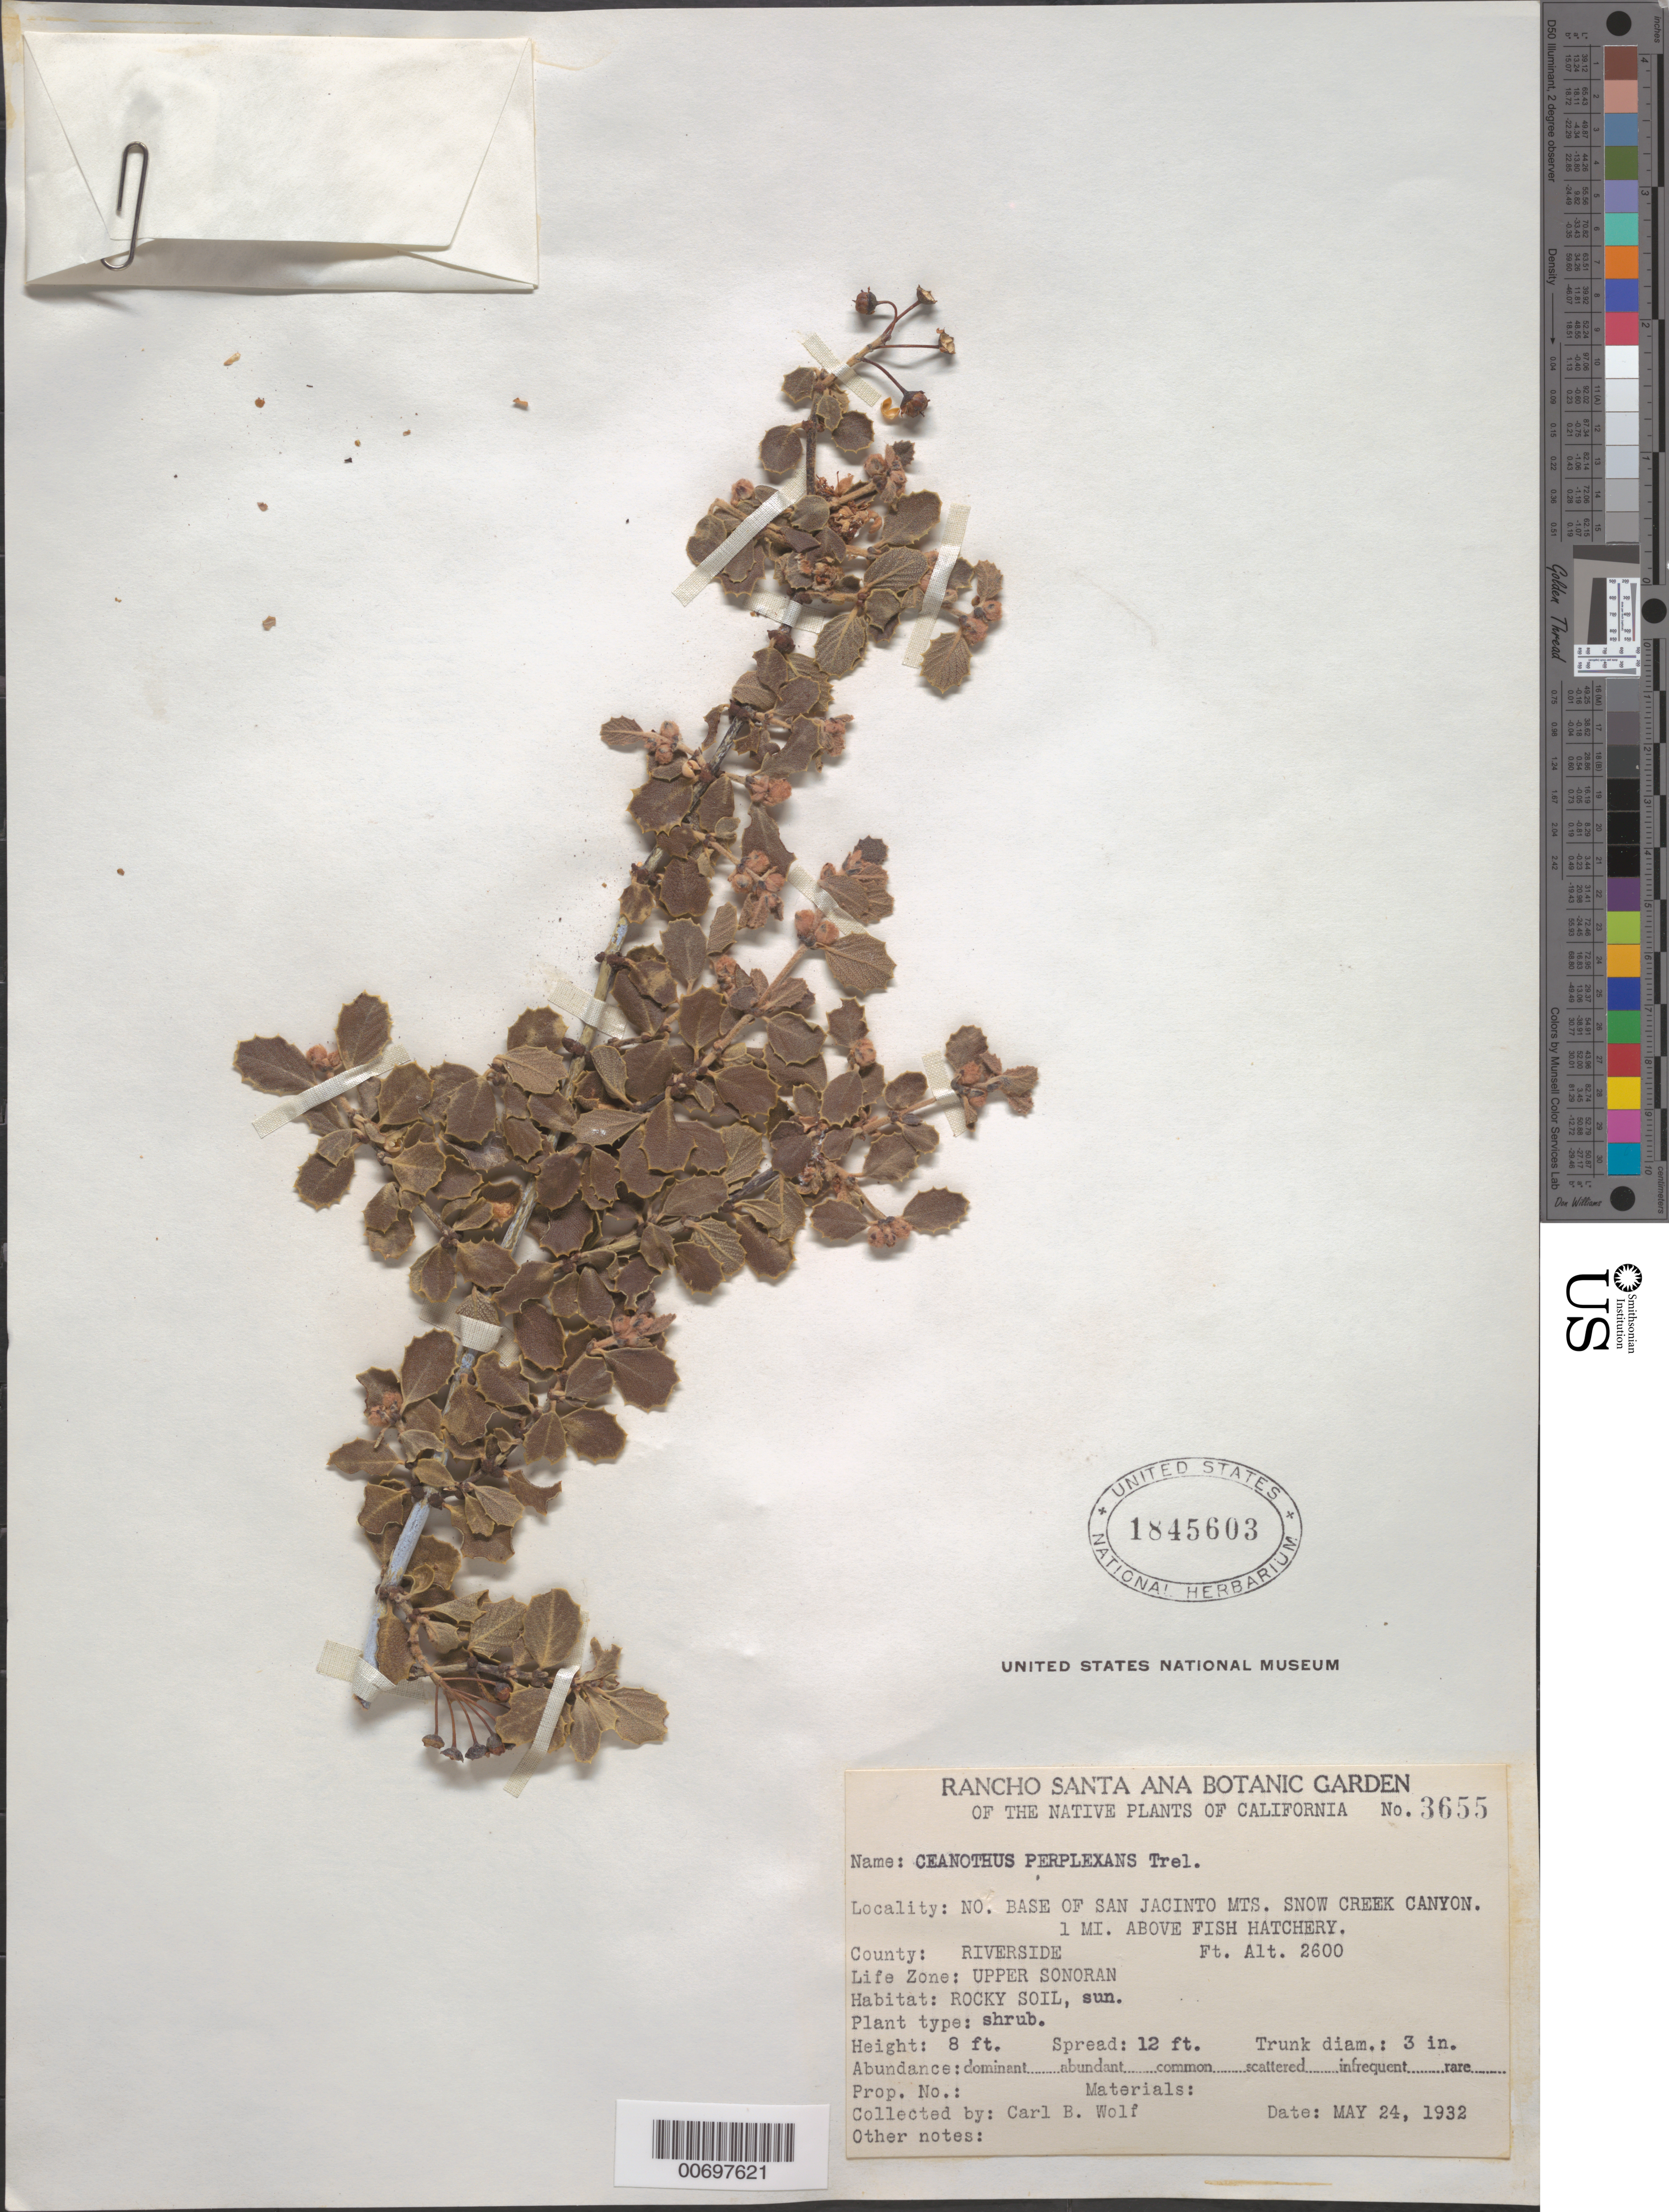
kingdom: Plantae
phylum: Tracheophyta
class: Magnoliopsida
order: Rosales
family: Rhamnaceae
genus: Ceanothus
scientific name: Ceanothus perplexans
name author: Trel.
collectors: C. B. Wolf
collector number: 3655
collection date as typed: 24 May 1932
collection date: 1932-05-24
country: United States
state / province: California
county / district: Riverside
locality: No. base of San Jacinto Mts. Snow Creek Canyon. 1 mi. above fish hatchery.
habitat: Life Zone: Upper Sonoran. Rocky soil, sun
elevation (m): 549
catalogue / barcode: US 1845603